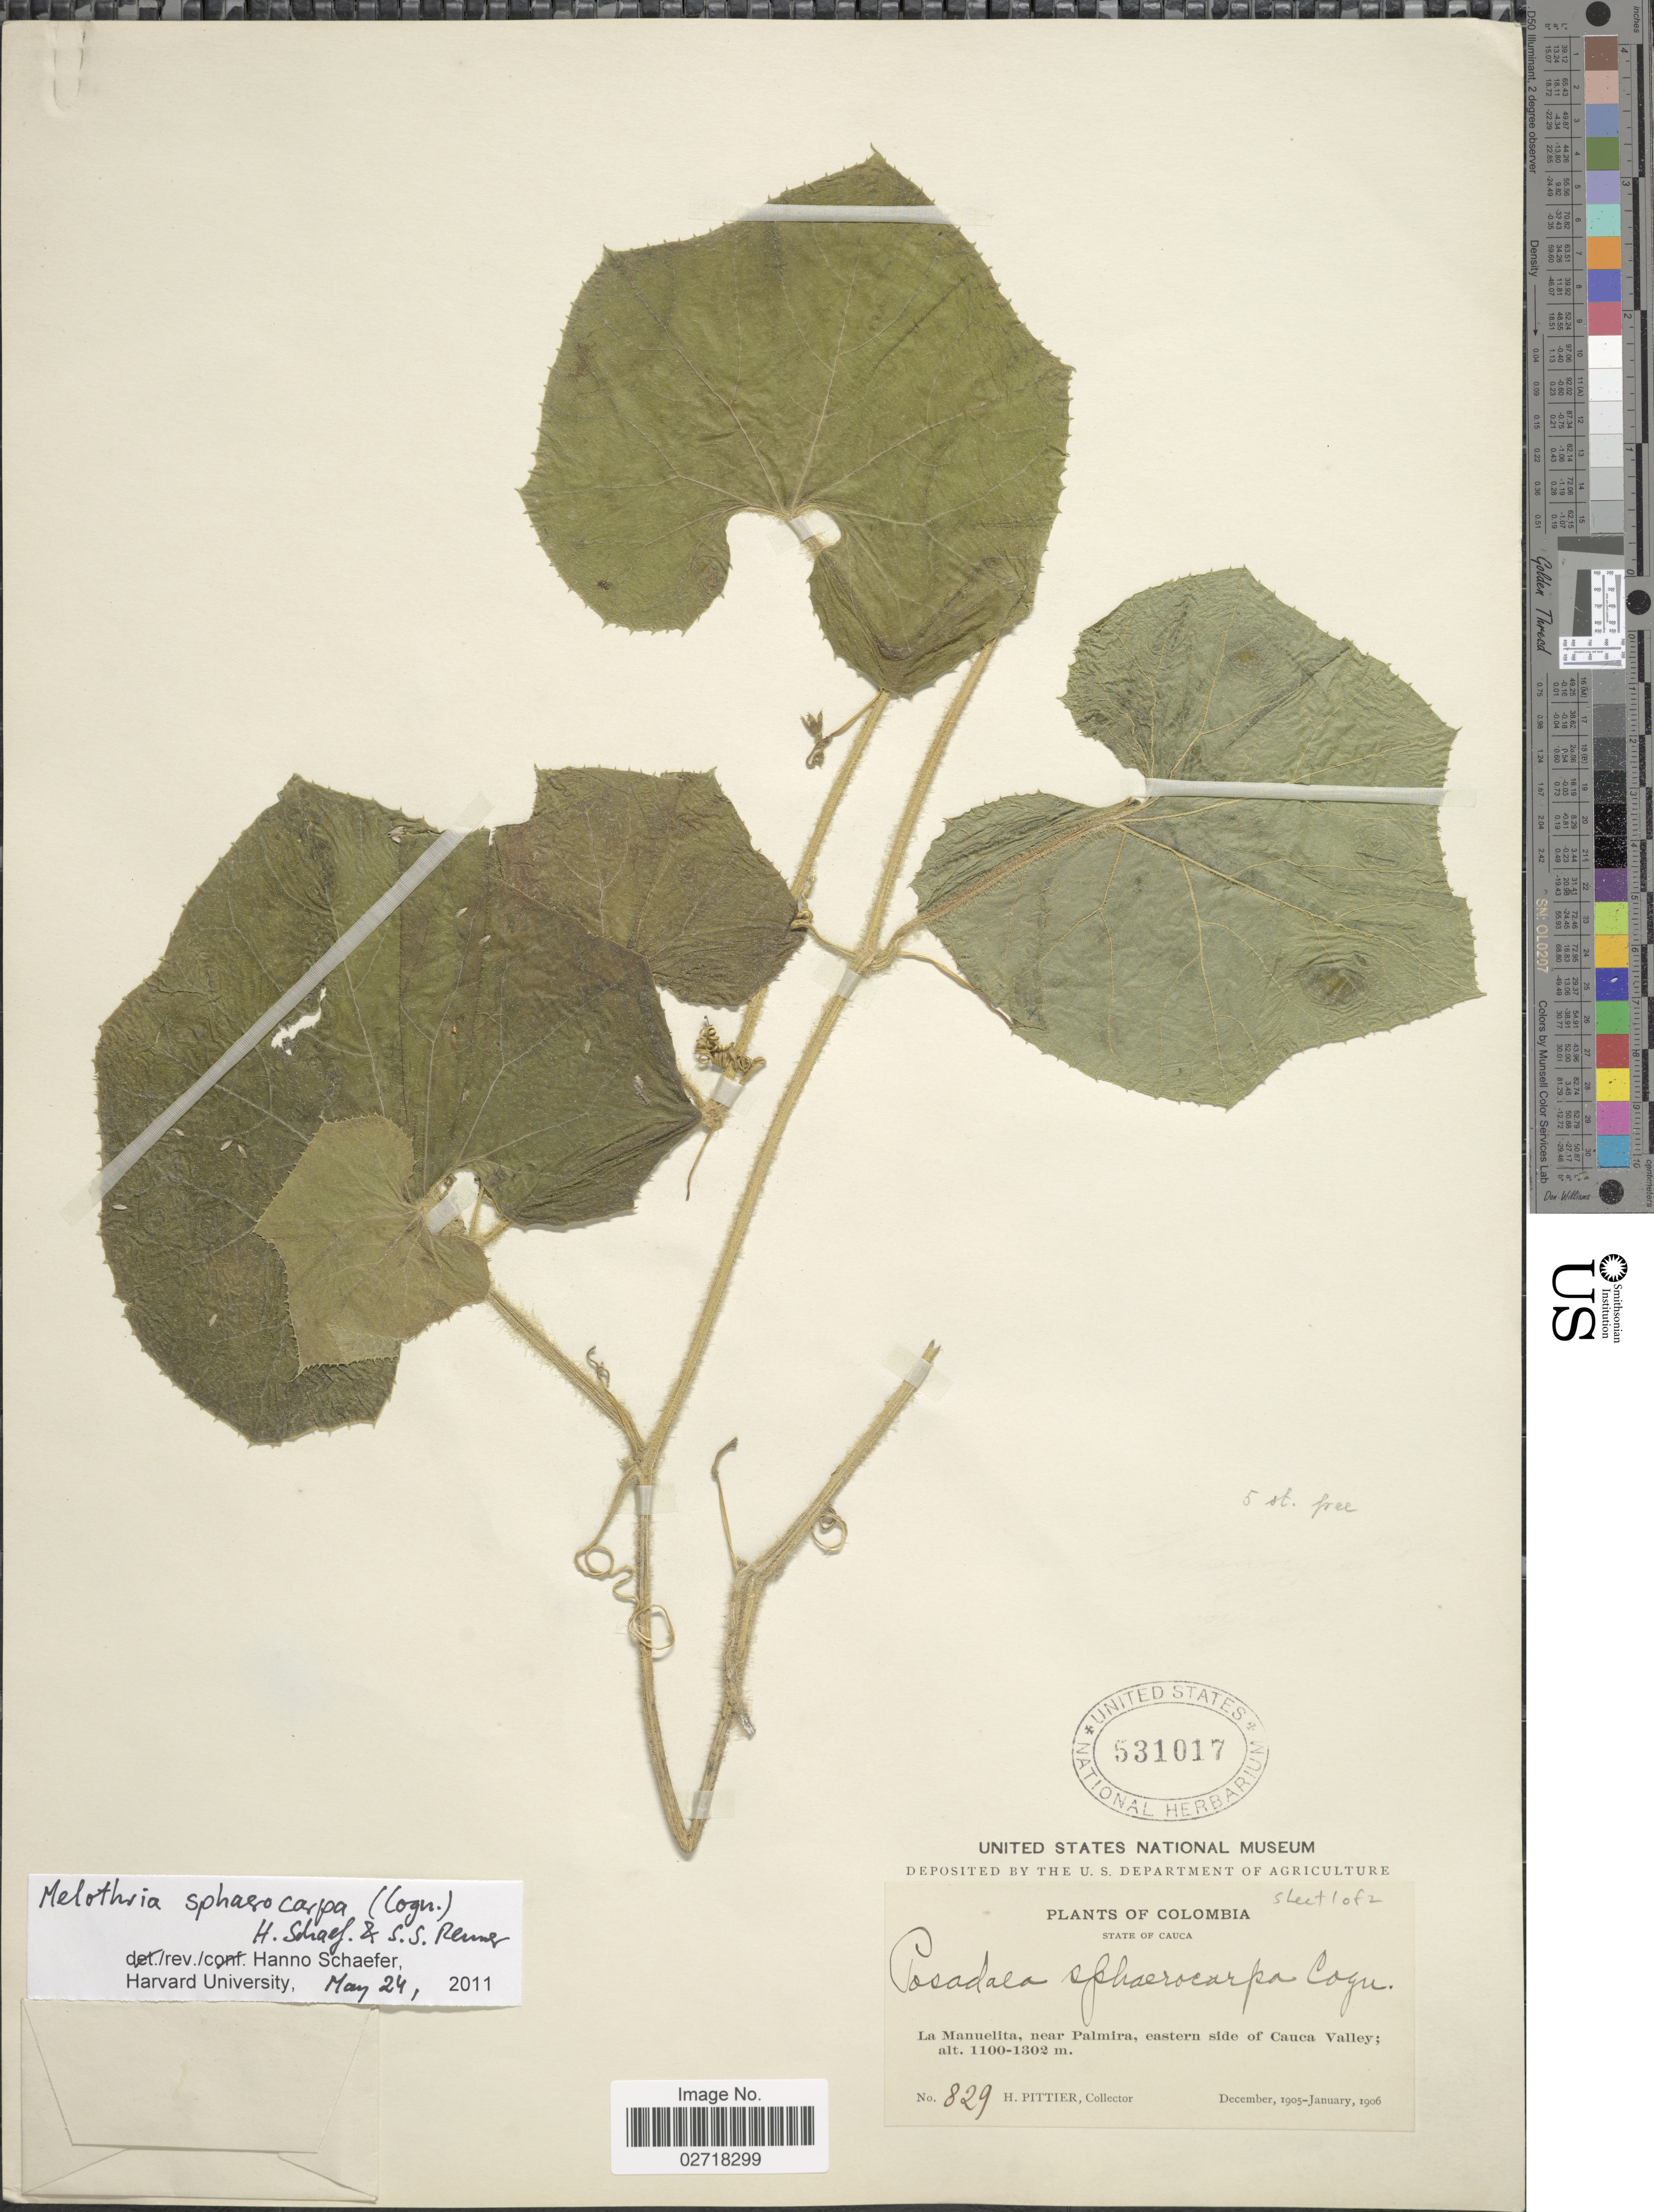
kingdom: Plantae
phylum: Tracheophyta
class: Magnoliopsida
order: Cucurbitales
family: Cucurbitaceae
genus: Melothria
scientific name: Melothria sphaerocarpa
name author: (Cogn.) H. Schaef. & S.S. Renner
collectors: H. F. Pittier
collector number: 829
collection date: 1905-12/1906-01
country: Colombia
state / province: Cauca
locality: La Manuelita, near Palmira, eastern side of Cauca Valley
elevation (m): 1100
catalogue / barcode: US 531017